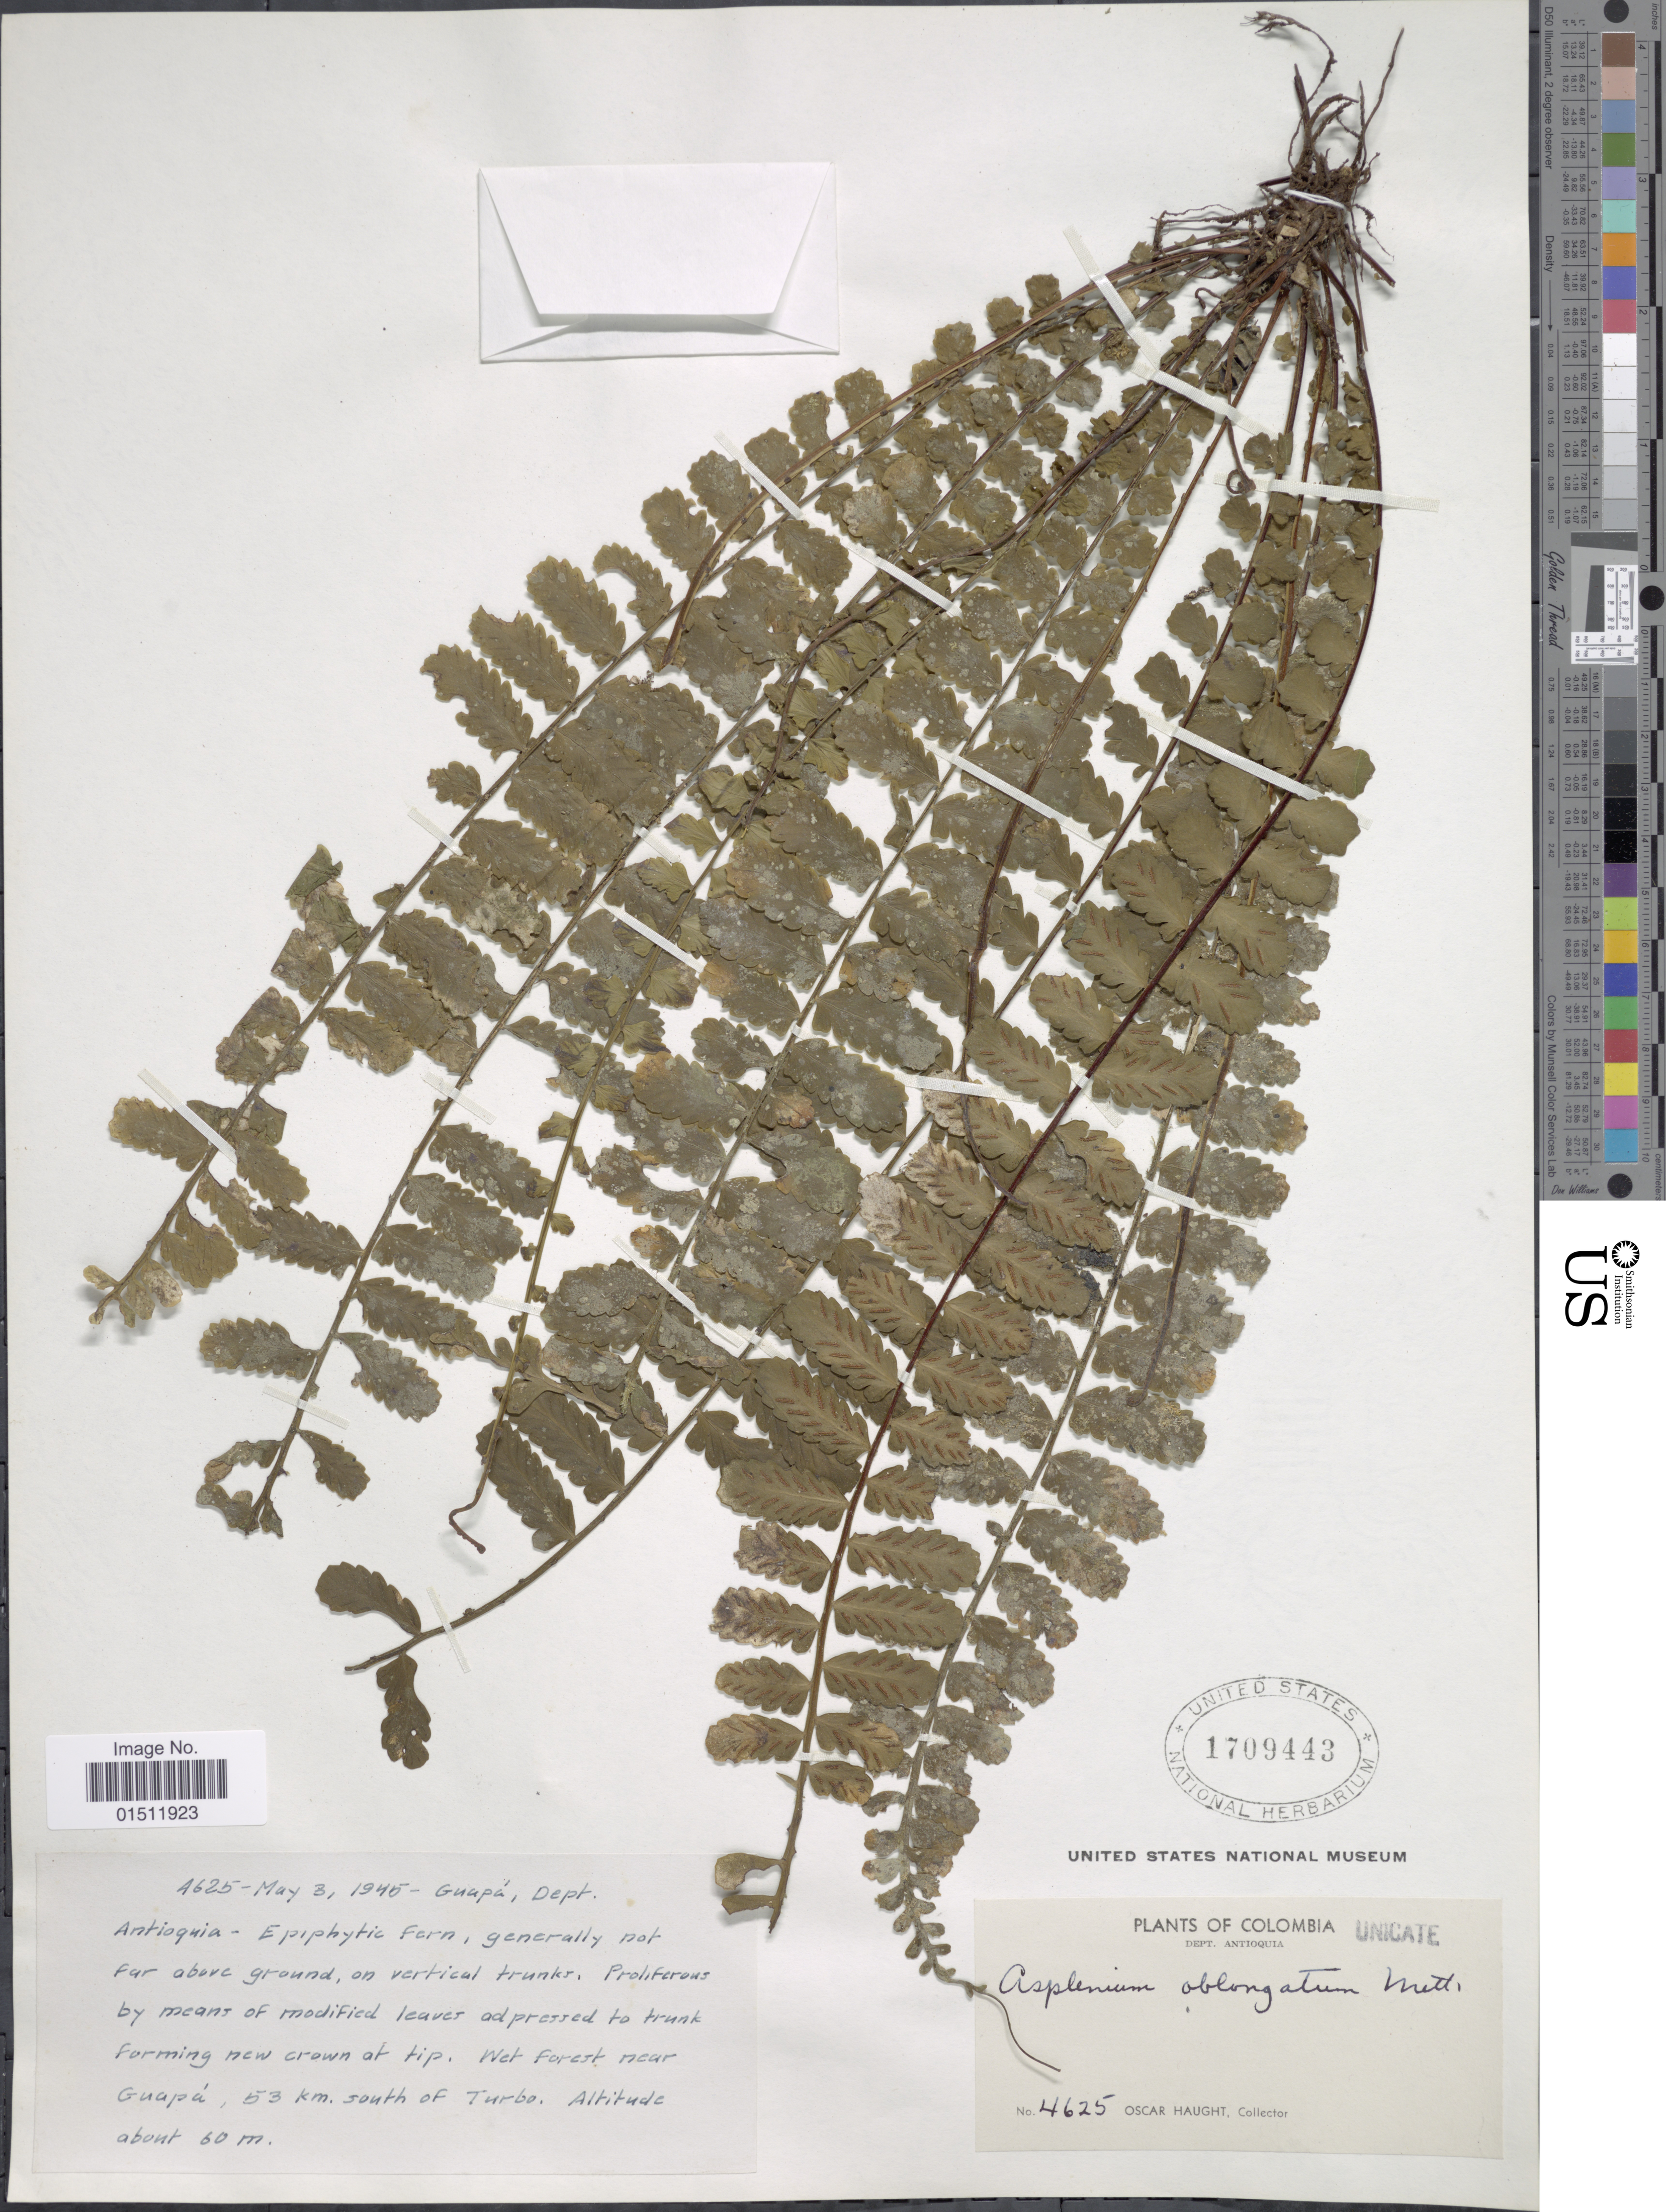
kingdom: Plantae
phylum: Tracheophyta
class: Polypodiopsida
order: Polypodiales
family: Aspleniaceae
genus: Asplenium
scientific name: Asplenium oblongatum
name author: Mett.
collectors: O. L. Haught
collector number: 4625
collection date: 1945-05-03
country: Colombia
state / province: Antioquia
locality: Colombia. Dept. Antioquia. Guapa Dept. Wet forest near Guapa, 53 km south of Turbo.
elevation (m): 60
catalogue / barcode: US 1709443